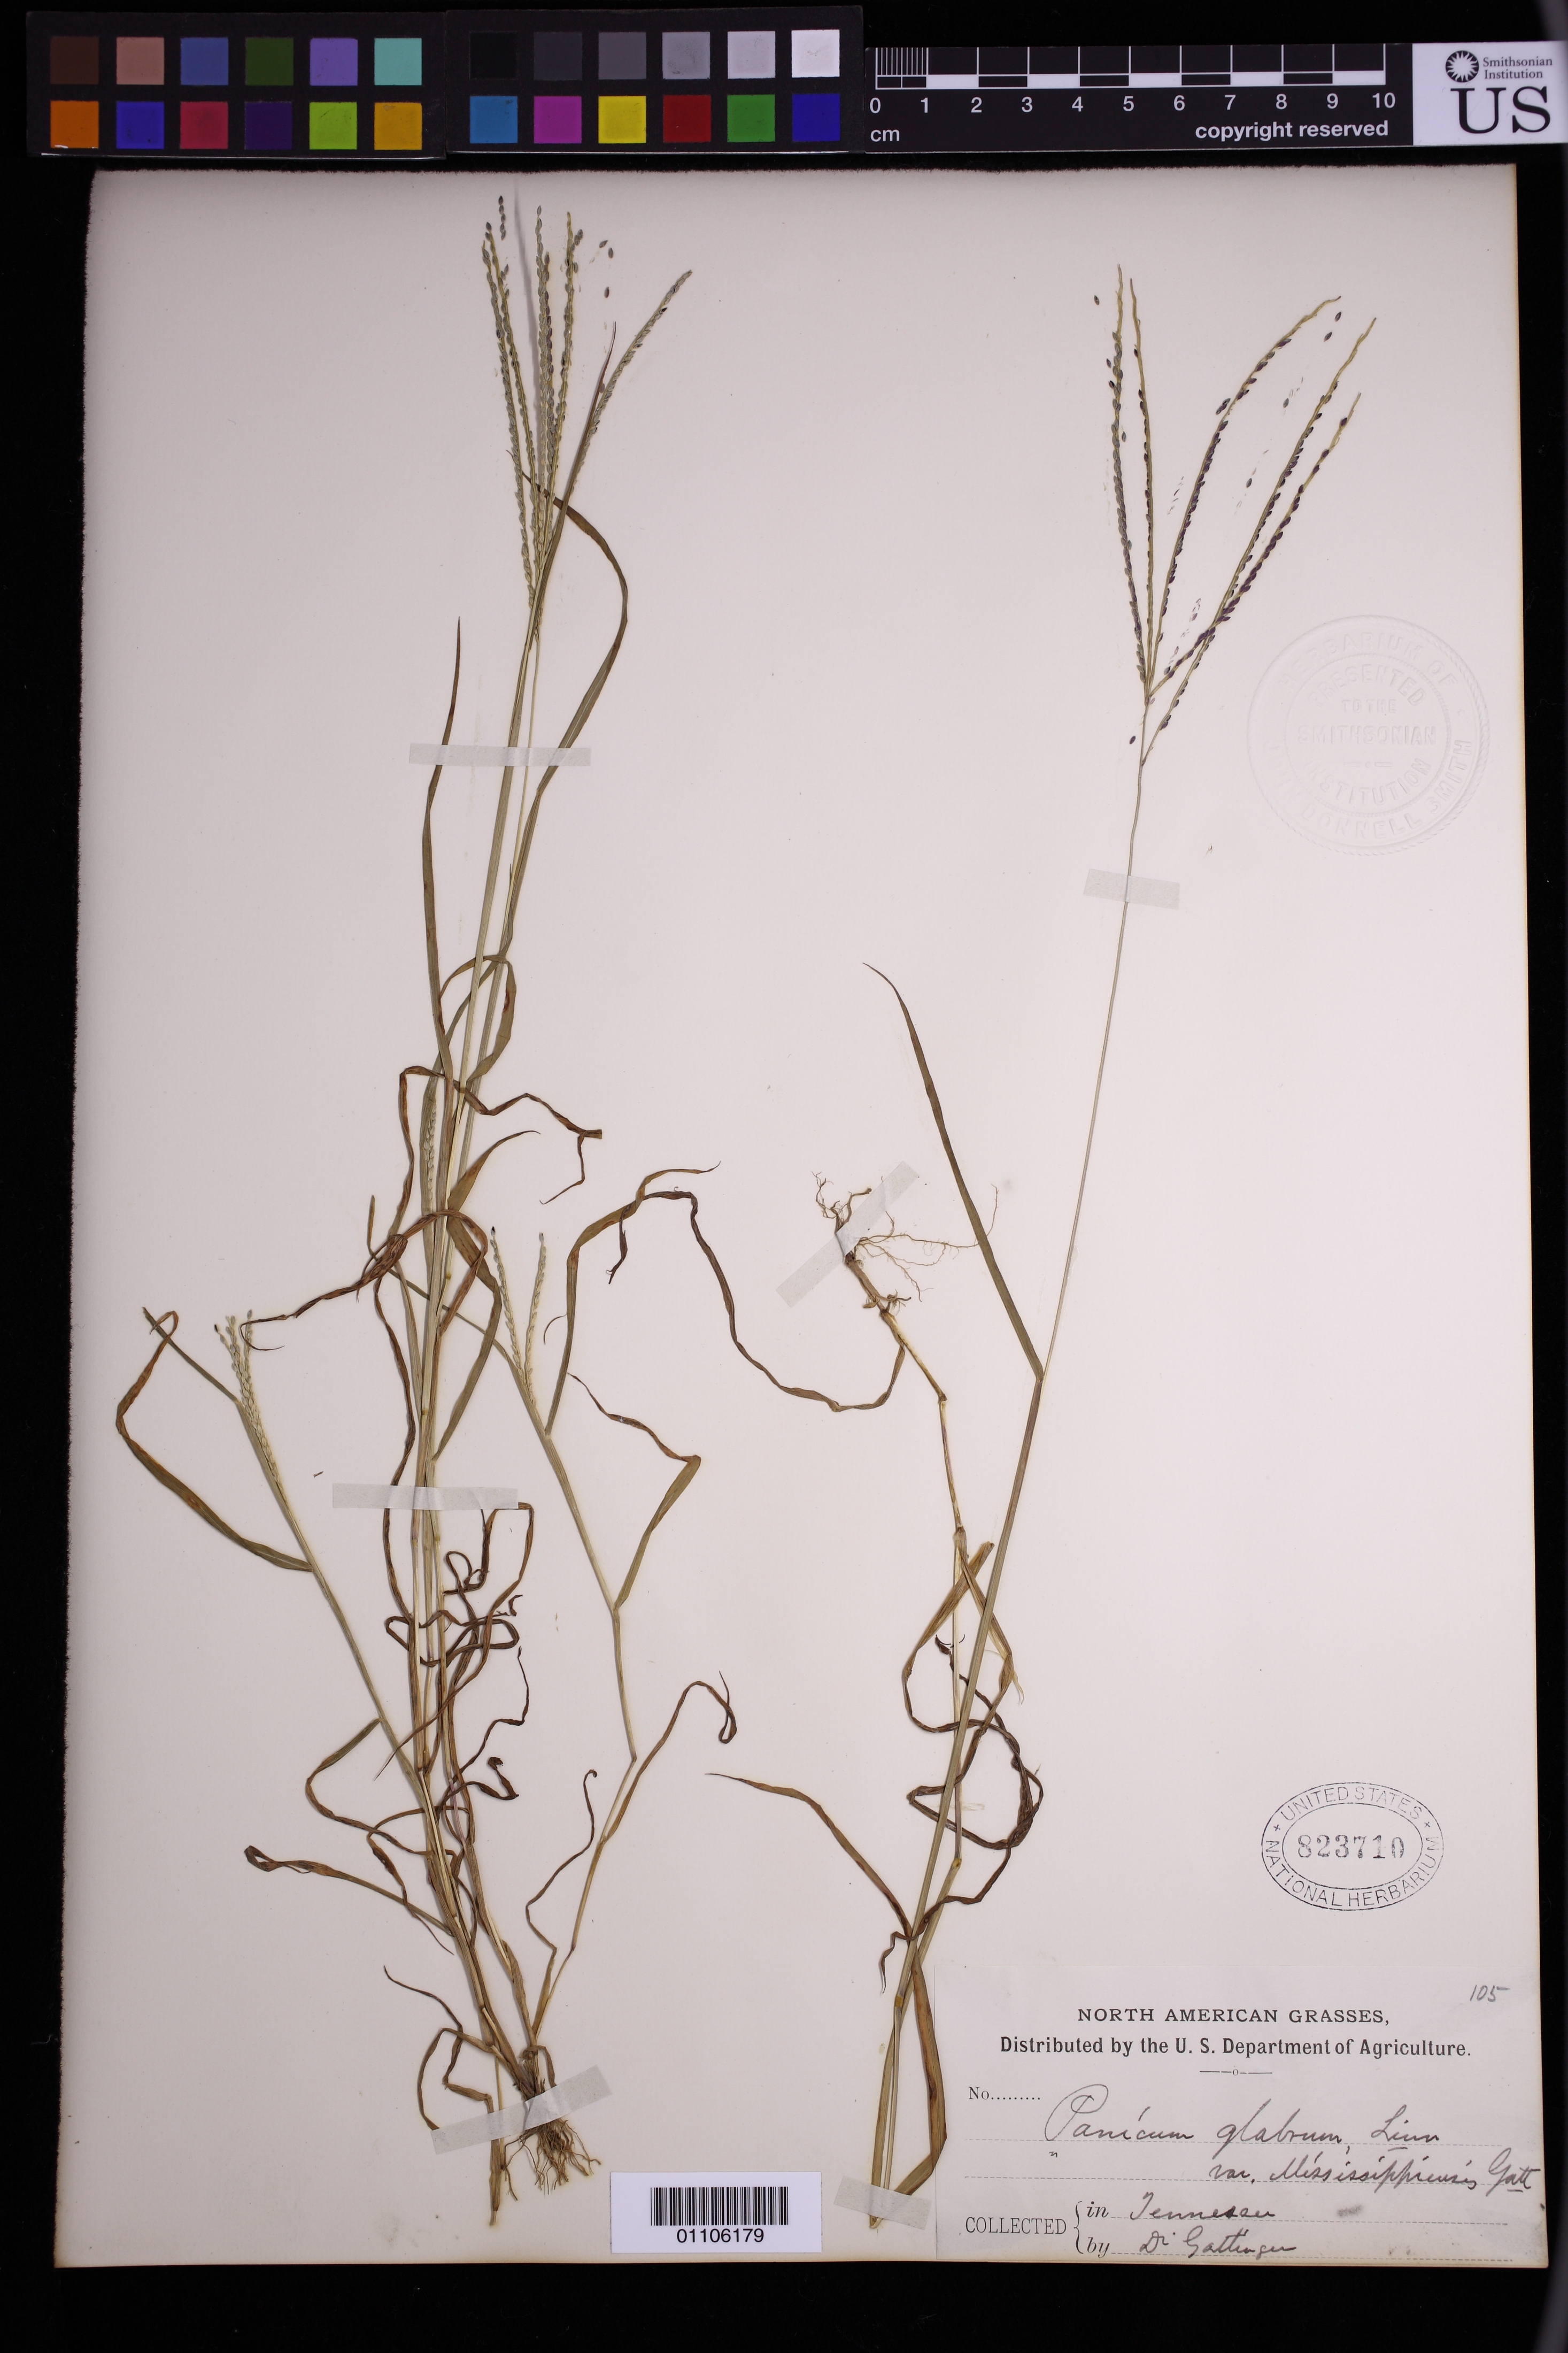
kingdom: Plantae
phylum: Tracheophyta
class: Liliopsida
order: Poales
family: Poaceae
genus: Panicum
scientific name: Panicum glabrum var. mississippiense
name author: Gatt. in Vasey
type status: Possible Type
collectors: A. Gattinger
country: United States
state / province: Tennessee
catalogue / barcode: US 823710